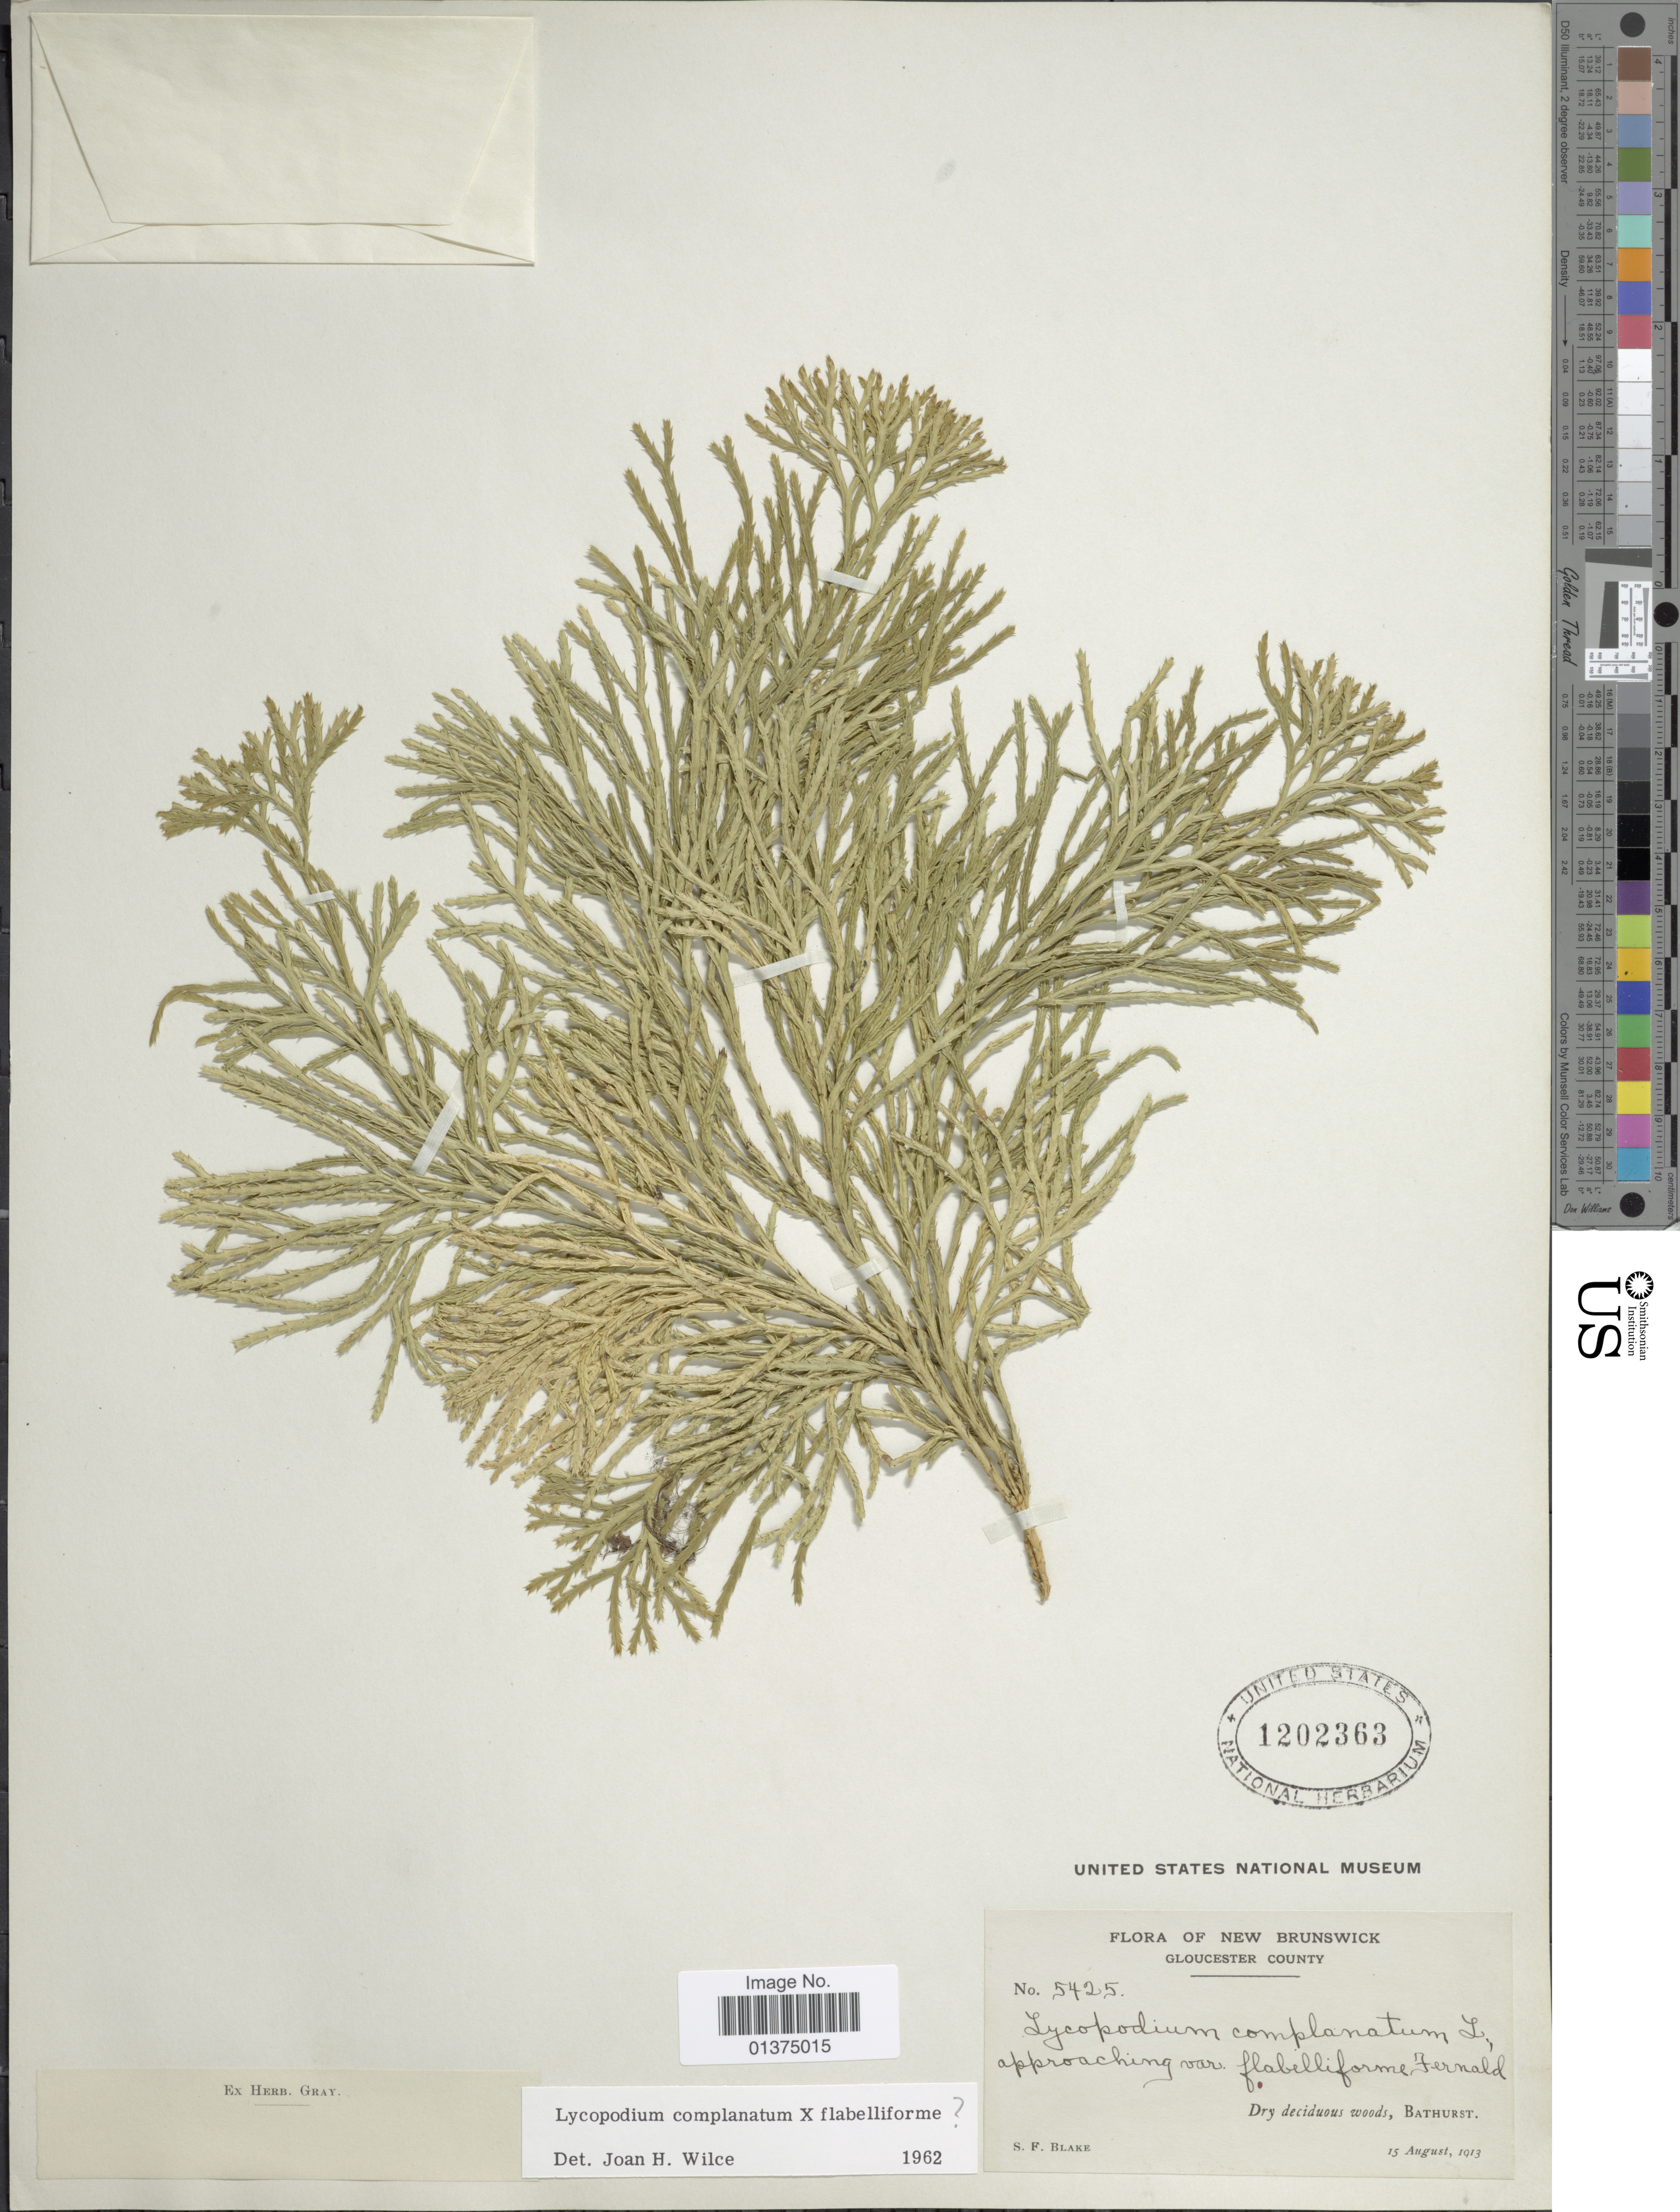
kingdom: Plantae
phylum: Tracheophyta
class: Lycopodiopsida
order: Lycopodiales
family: Lycopodiaceae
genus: Diphasiastrum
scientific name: Diphasiastrum digitatum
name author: (Dill. ex A. Braun) Holub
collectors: S. Blake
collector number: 5425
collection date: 1913-08-15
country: Canada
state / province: New Brunswick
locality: Gloucester County, Dry deciduous, Bathurst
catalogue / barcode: US 1202363